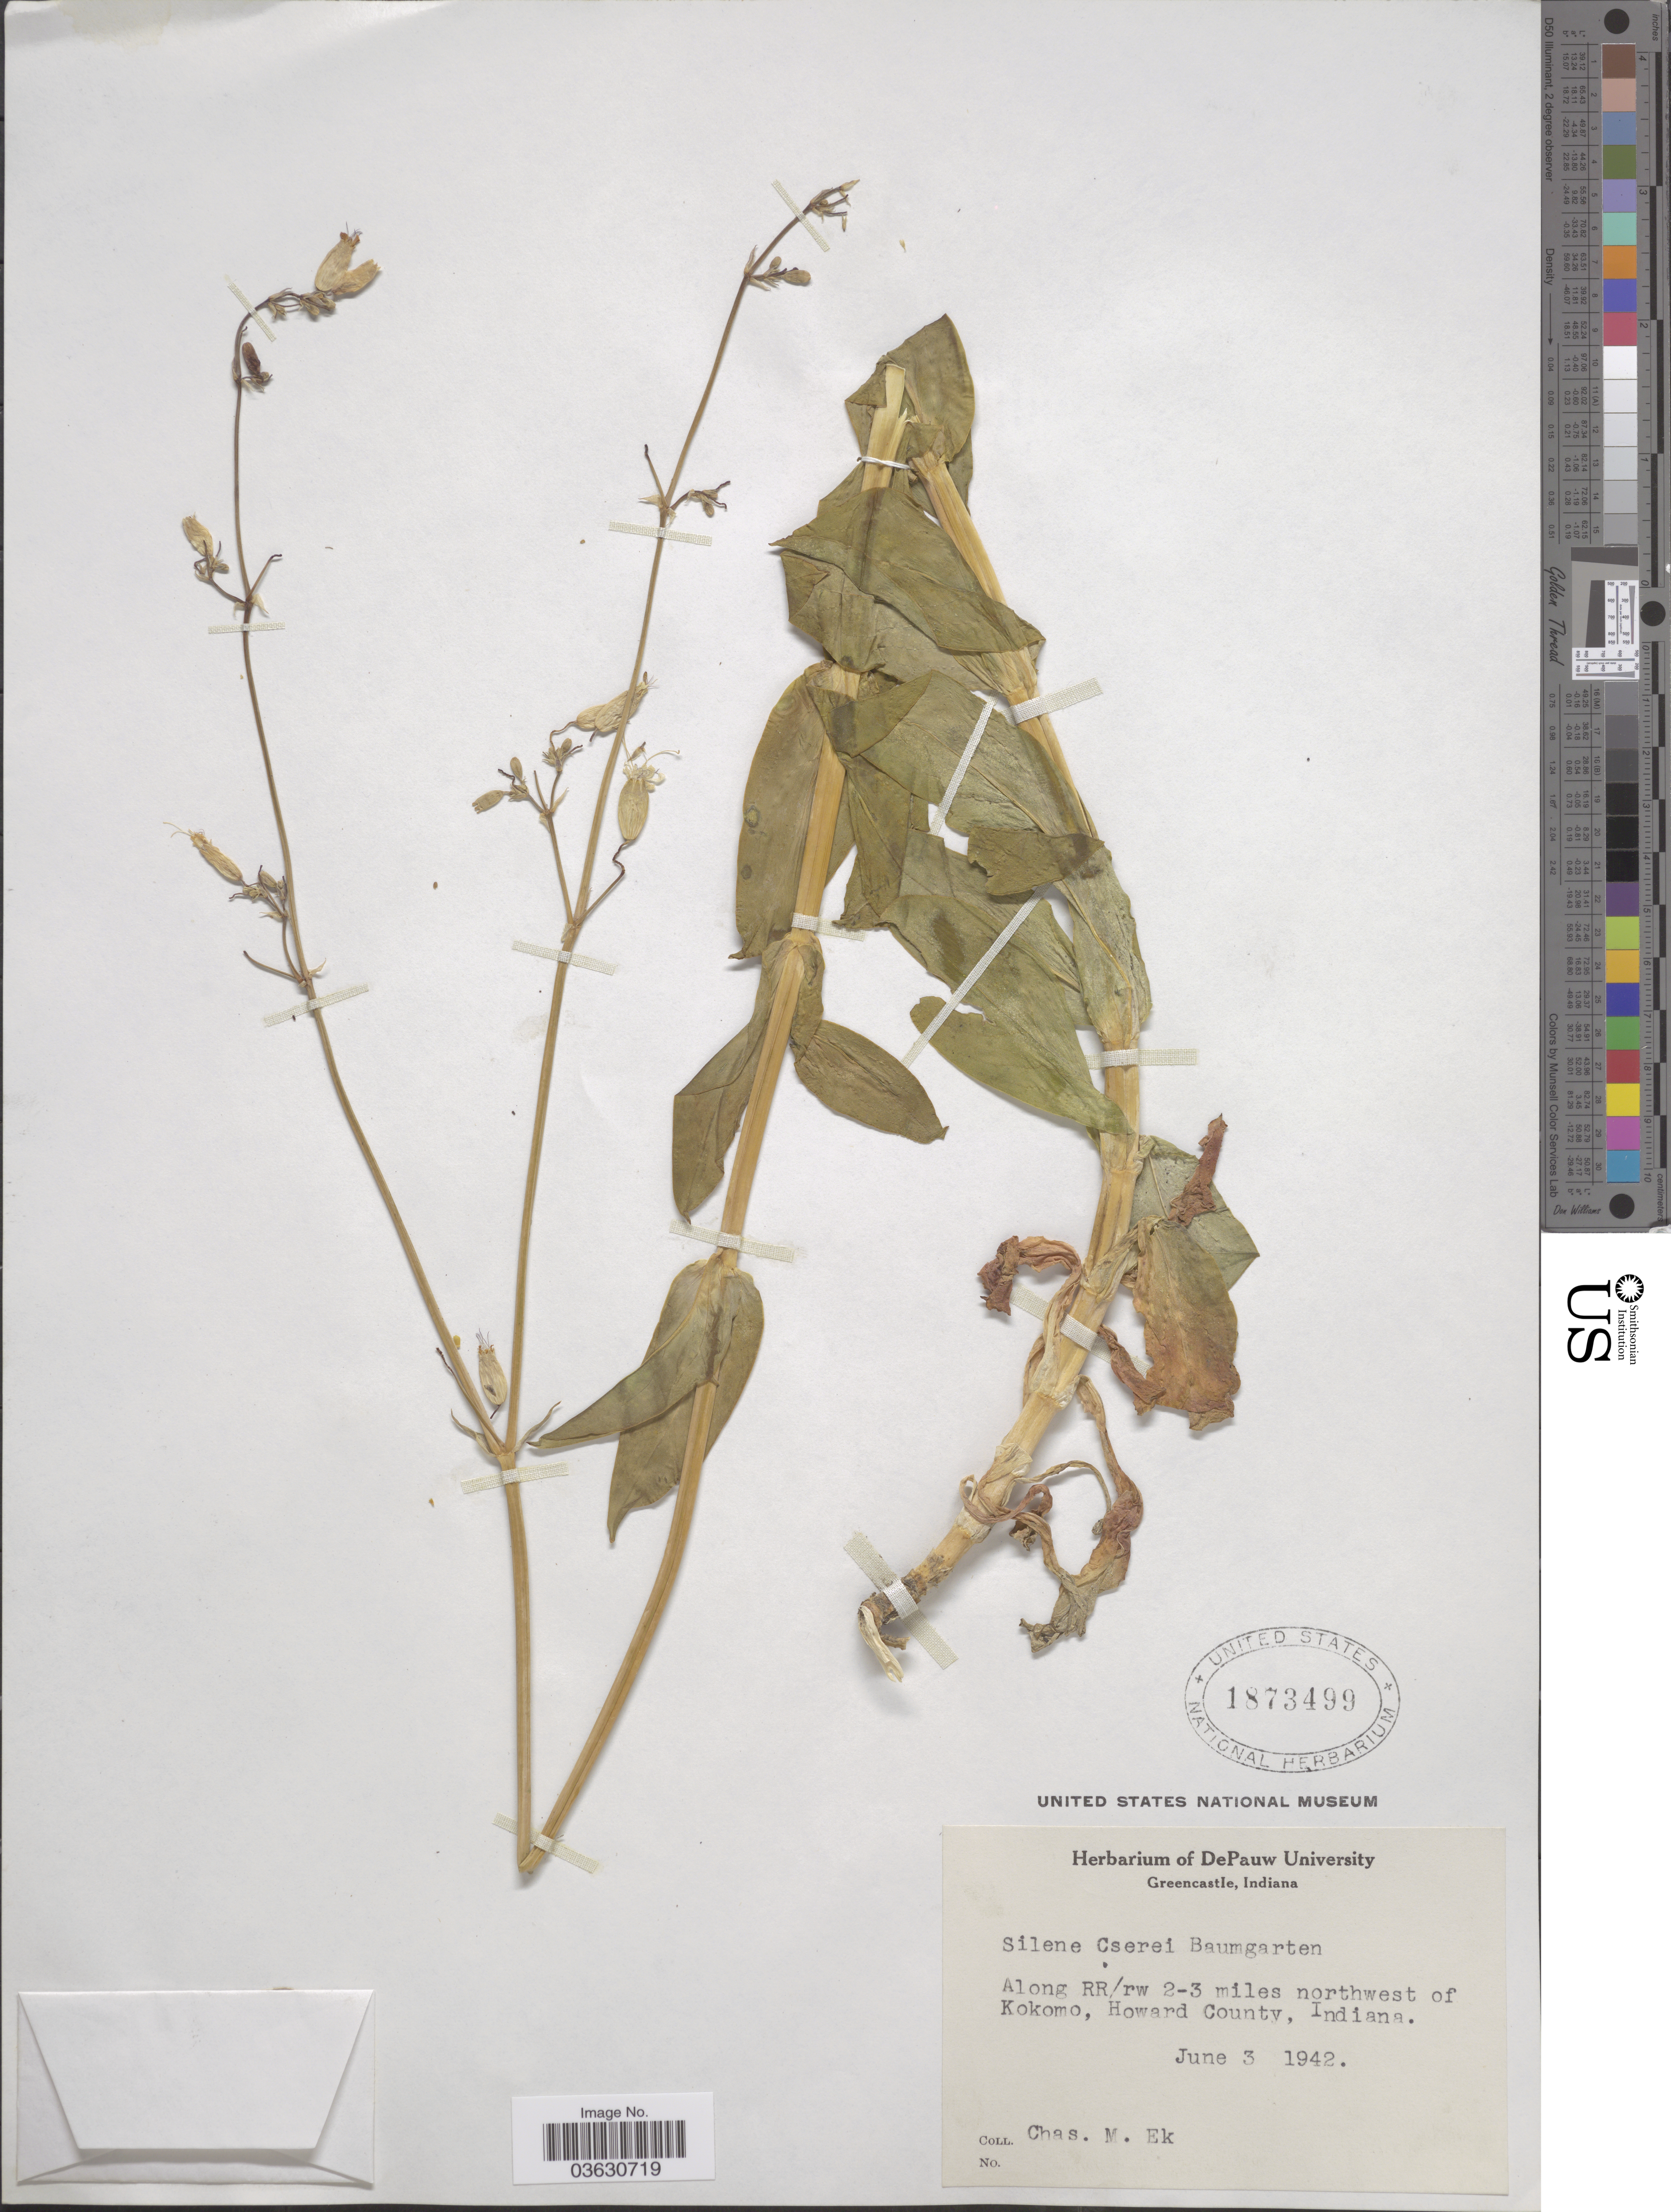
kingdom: Plantae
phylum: Tracheophyta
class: Magnoliopsida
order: Caryophyllales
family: Caryophyllaceae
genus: Silene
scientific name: Silene csereii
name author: Baumg.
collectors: C. Ek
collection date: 1942-06-03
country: United States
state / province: Indiana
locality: Along RR/rw 2-3 miles northwest of Kokomo, Howard County.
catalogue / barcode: US 1873499